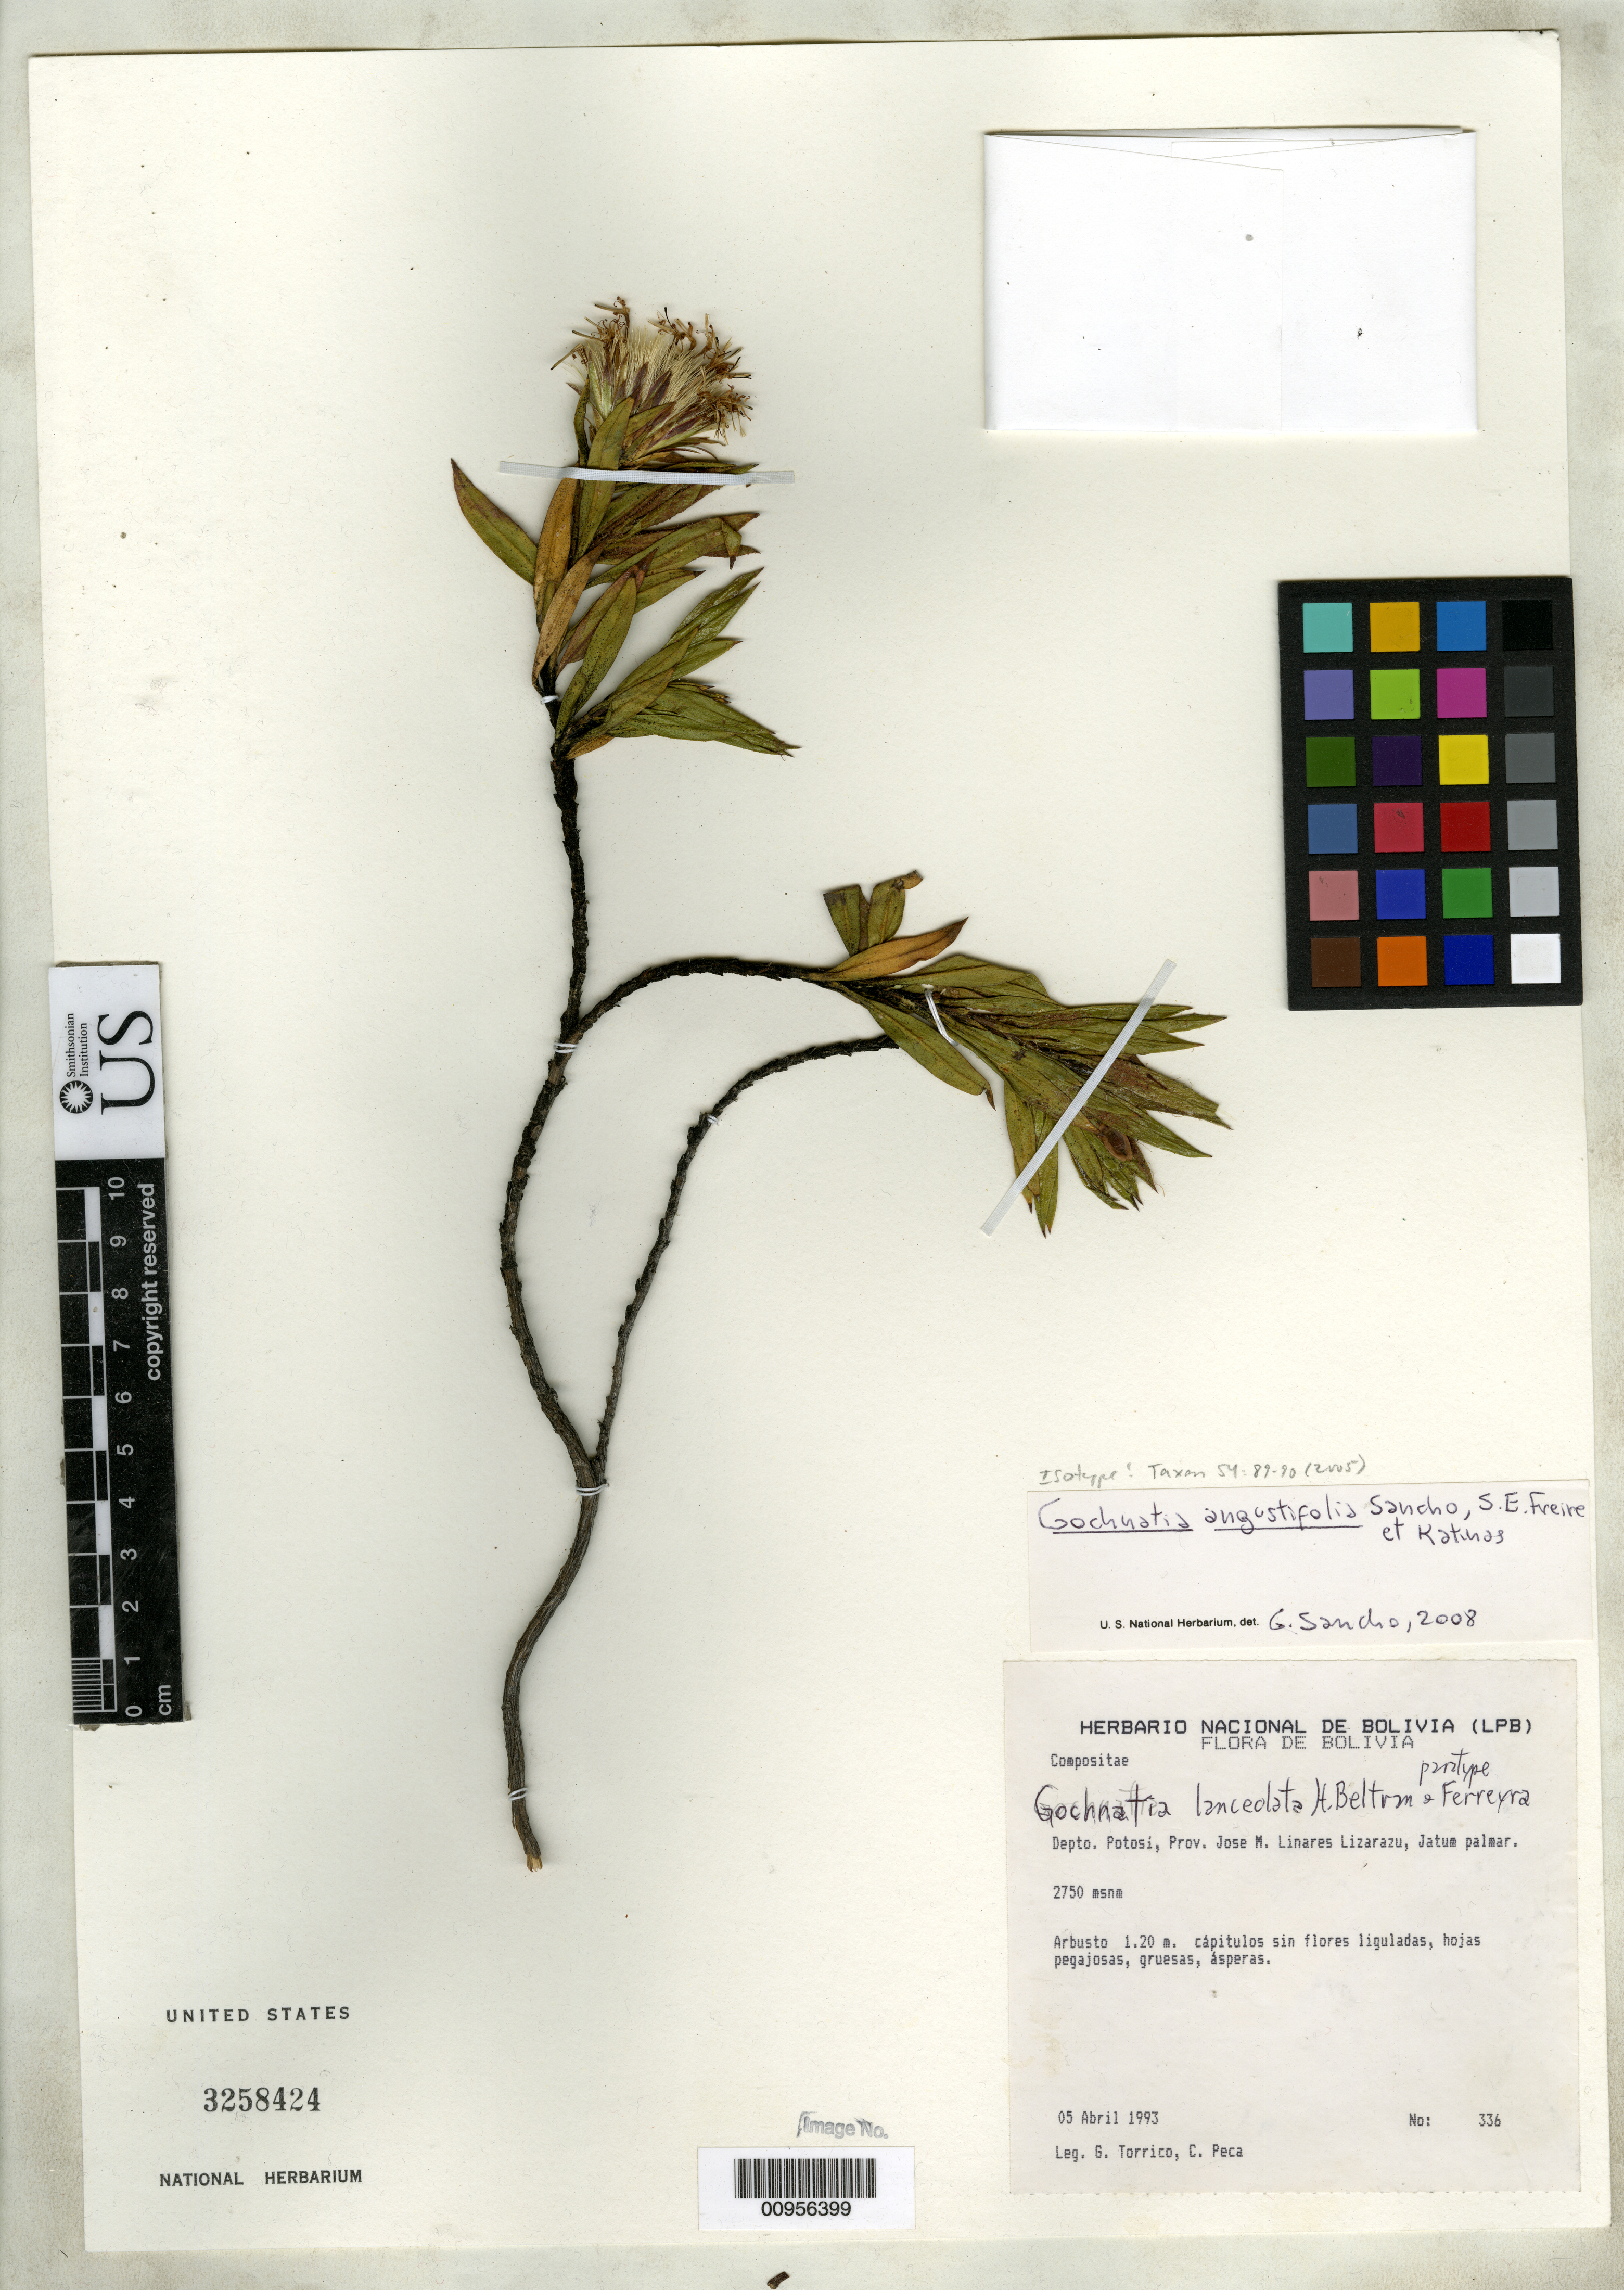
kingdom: Plantae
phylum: Tracheophyta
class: Magnoliopsida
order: Asterales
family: Asteraceae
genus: Gochnatia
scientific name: Gochnatia angustifolia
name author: G. Sancho & et al.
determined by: Sancho, G., (LP)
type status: Isotype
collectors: G. Torrico & C. Peca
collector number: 336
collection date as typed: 05 Apr 1993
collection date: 1993-04-05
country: Bolivia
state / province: Potosí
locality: Depto. Potosí, Prov. Jose M. Linares Lizarazu, Jatum palmar.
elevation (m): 2750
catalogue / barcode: US 3258424